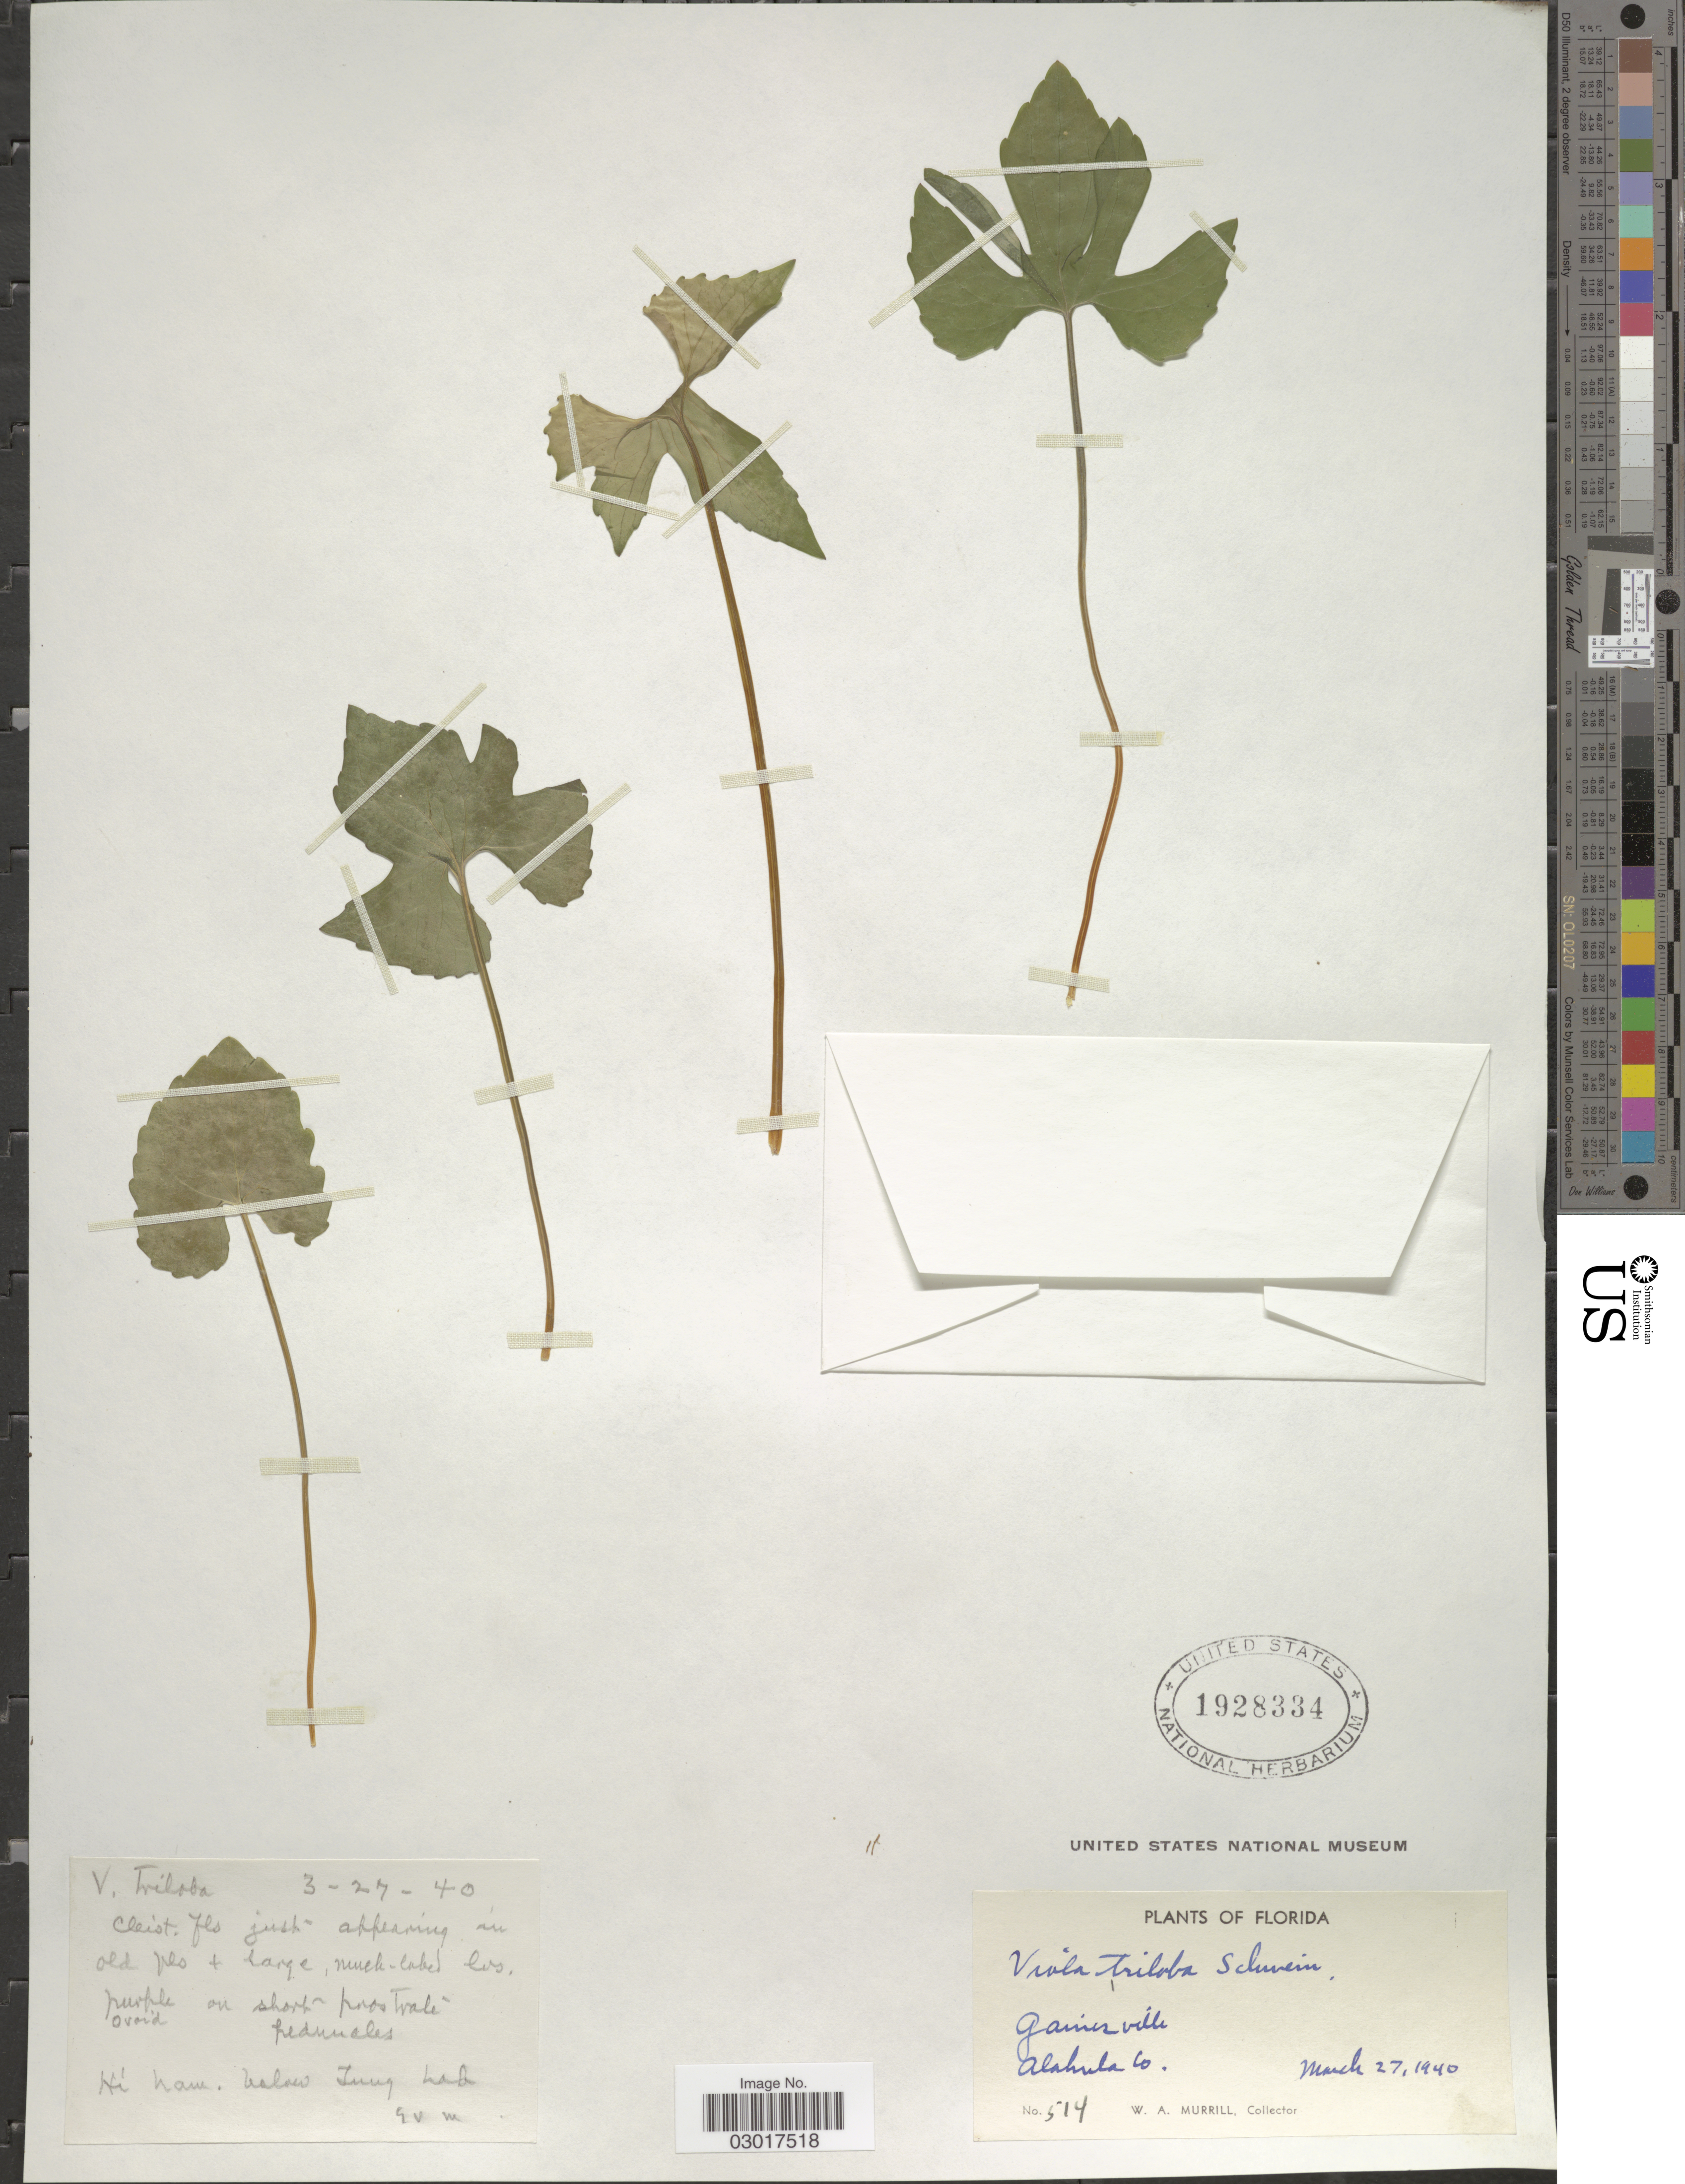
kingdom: Plantae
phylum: Tracheophyta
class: Magnoliopsida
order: Malpighiales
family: Violaceae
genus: Viola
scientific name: Viola triloba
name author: Schwein.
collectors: W. A. Murrill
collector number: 514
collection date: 1940-03-27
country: United States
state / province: Florida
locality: Gainesville, Alachua County.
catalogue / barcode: US 1928334